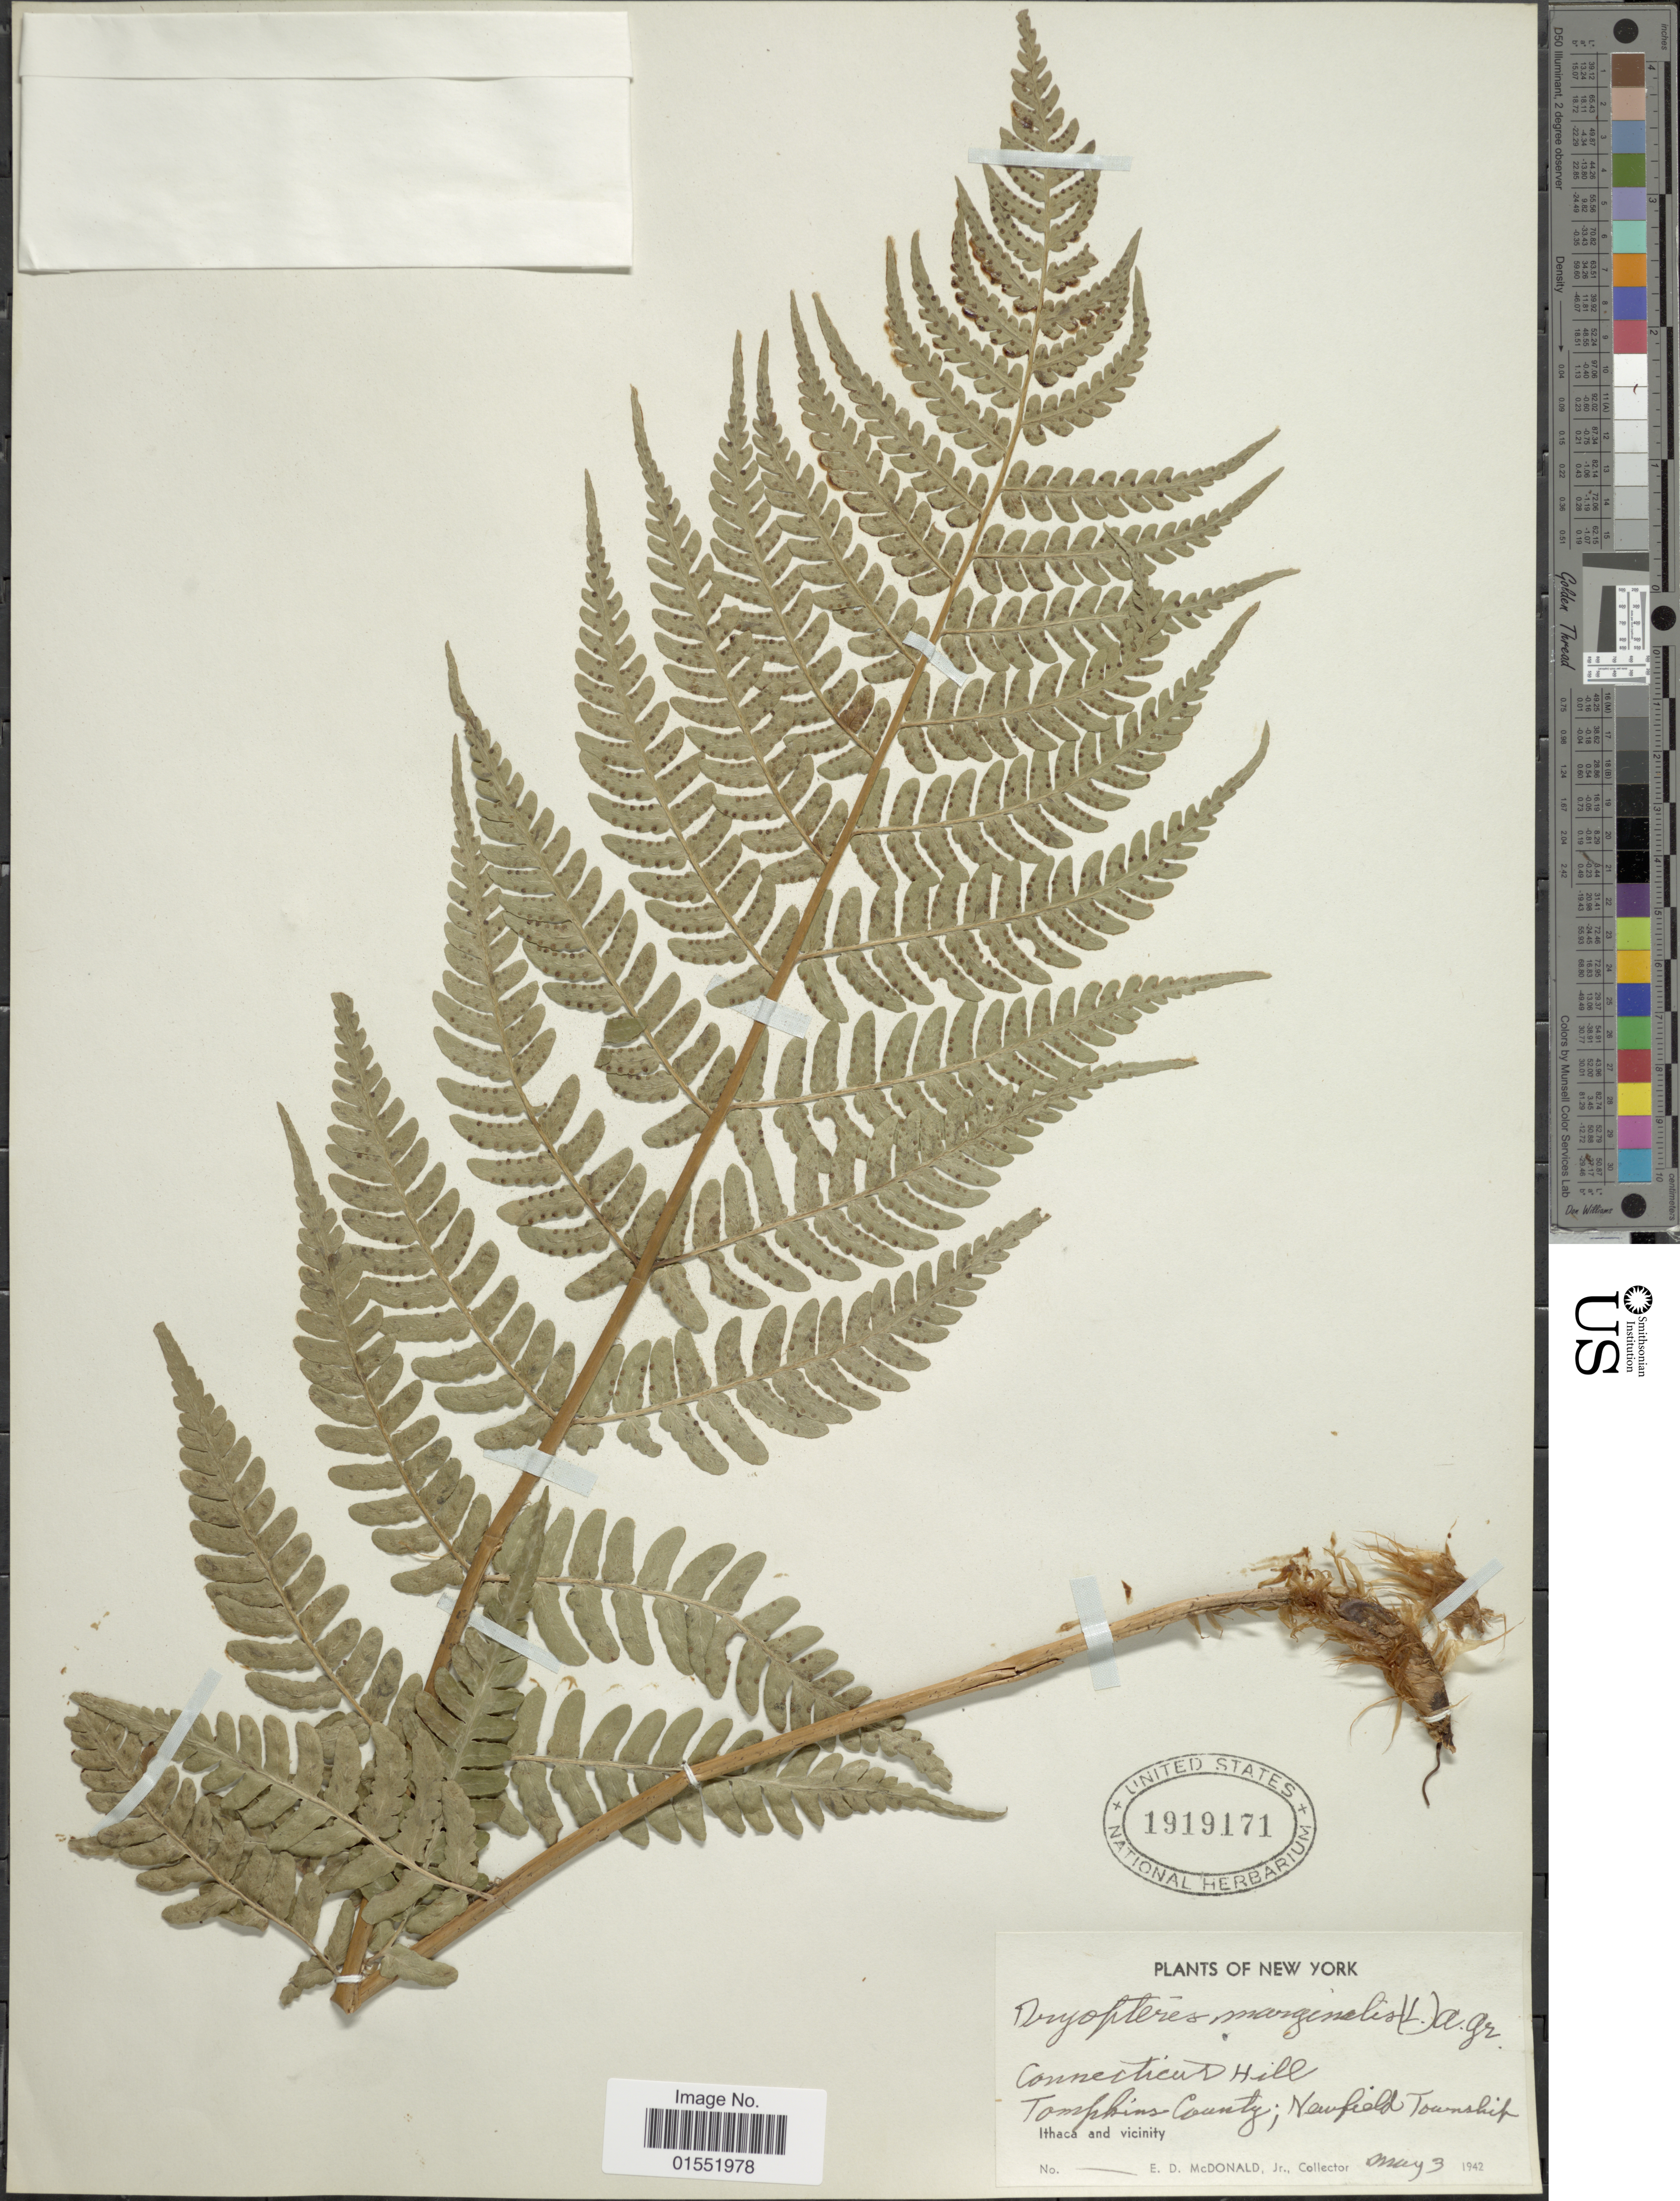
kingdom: Plantae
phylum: Tracheophyta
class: Polypodiopsida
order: Polypodiales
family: Dryopteridaceae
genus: Dryopteris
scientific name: Dryopteris marginalis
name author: (L.) A. Gray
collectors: E. D. McDonald Jr.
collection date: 1942-05-03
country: United States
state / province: New York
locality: Connecticut Hill. Tompkins County; Newfield Township. Ithaca and vicinity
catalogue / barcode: US 1919171